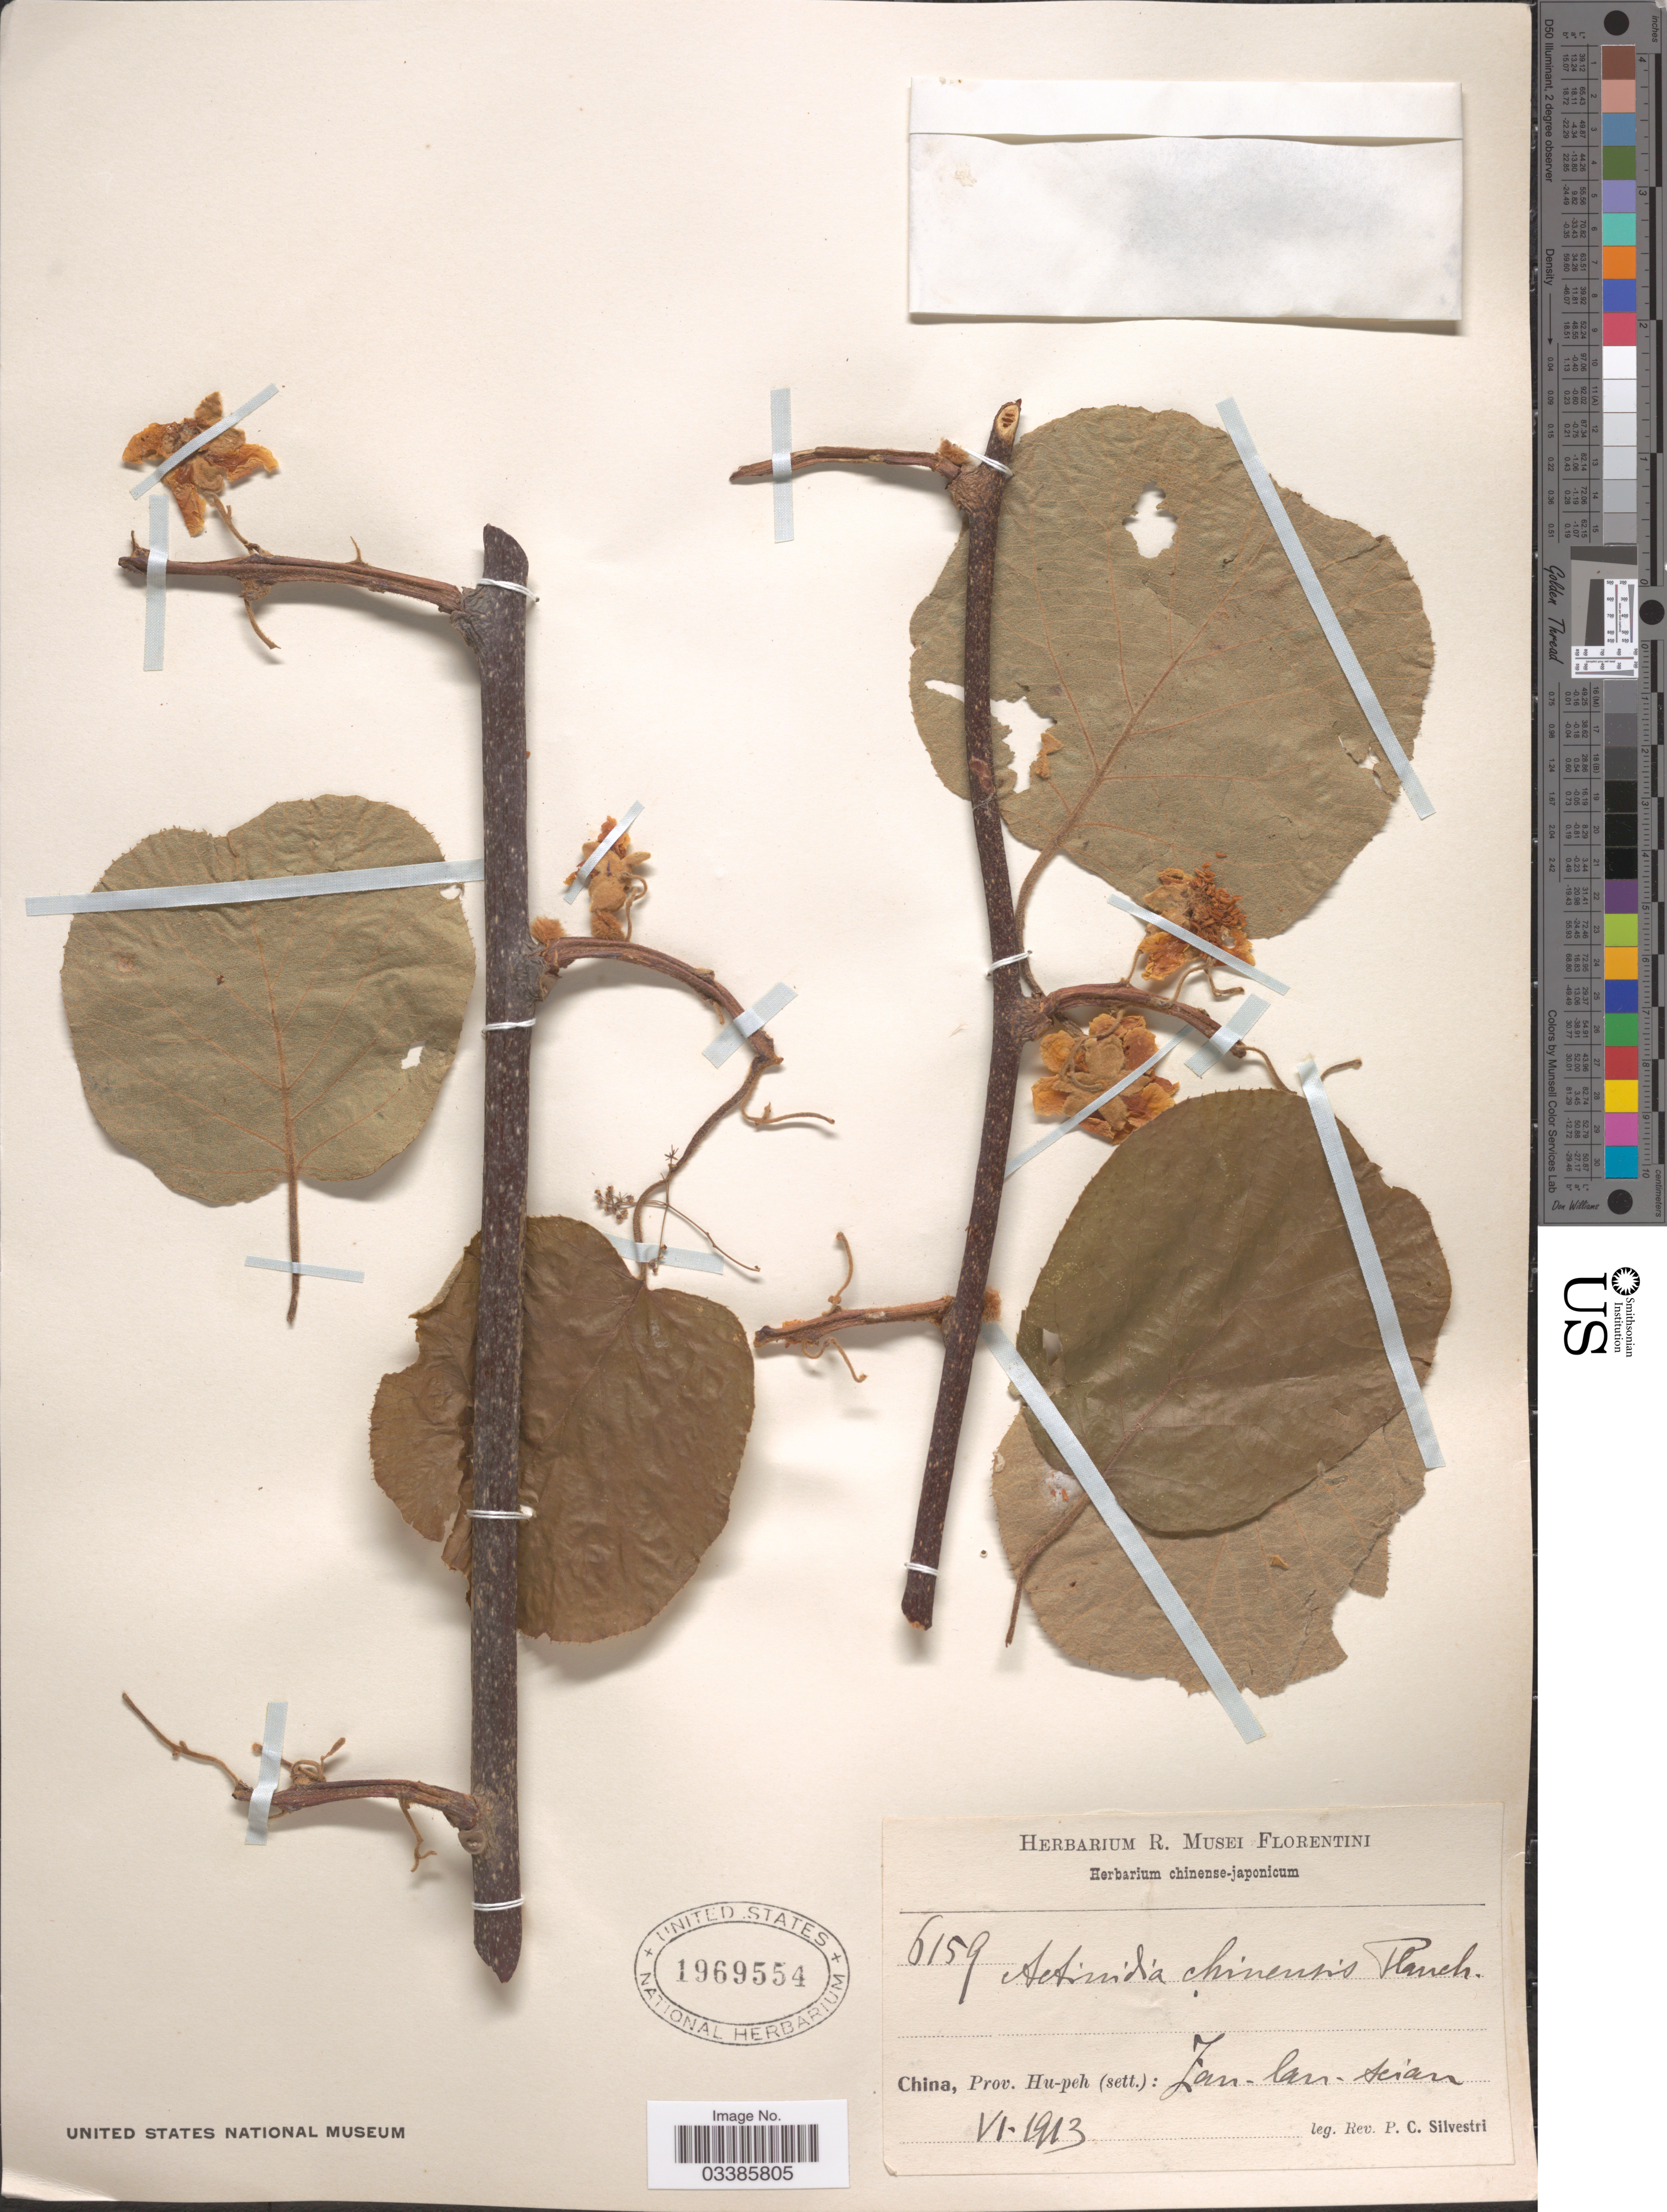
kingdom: Plantae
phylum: Tracheophyta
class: Magnoliopsida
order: Ericales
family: Actinidiaceae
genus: Actinidia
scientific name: Actinidia chinensis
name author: Planch.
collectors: P. Silvestri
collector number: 6159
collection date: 1913-06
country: China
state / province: Hubei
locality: Prov. Hu-peh (sett.): Zan-lan-seian [interpreted].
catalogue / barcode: US 1969554